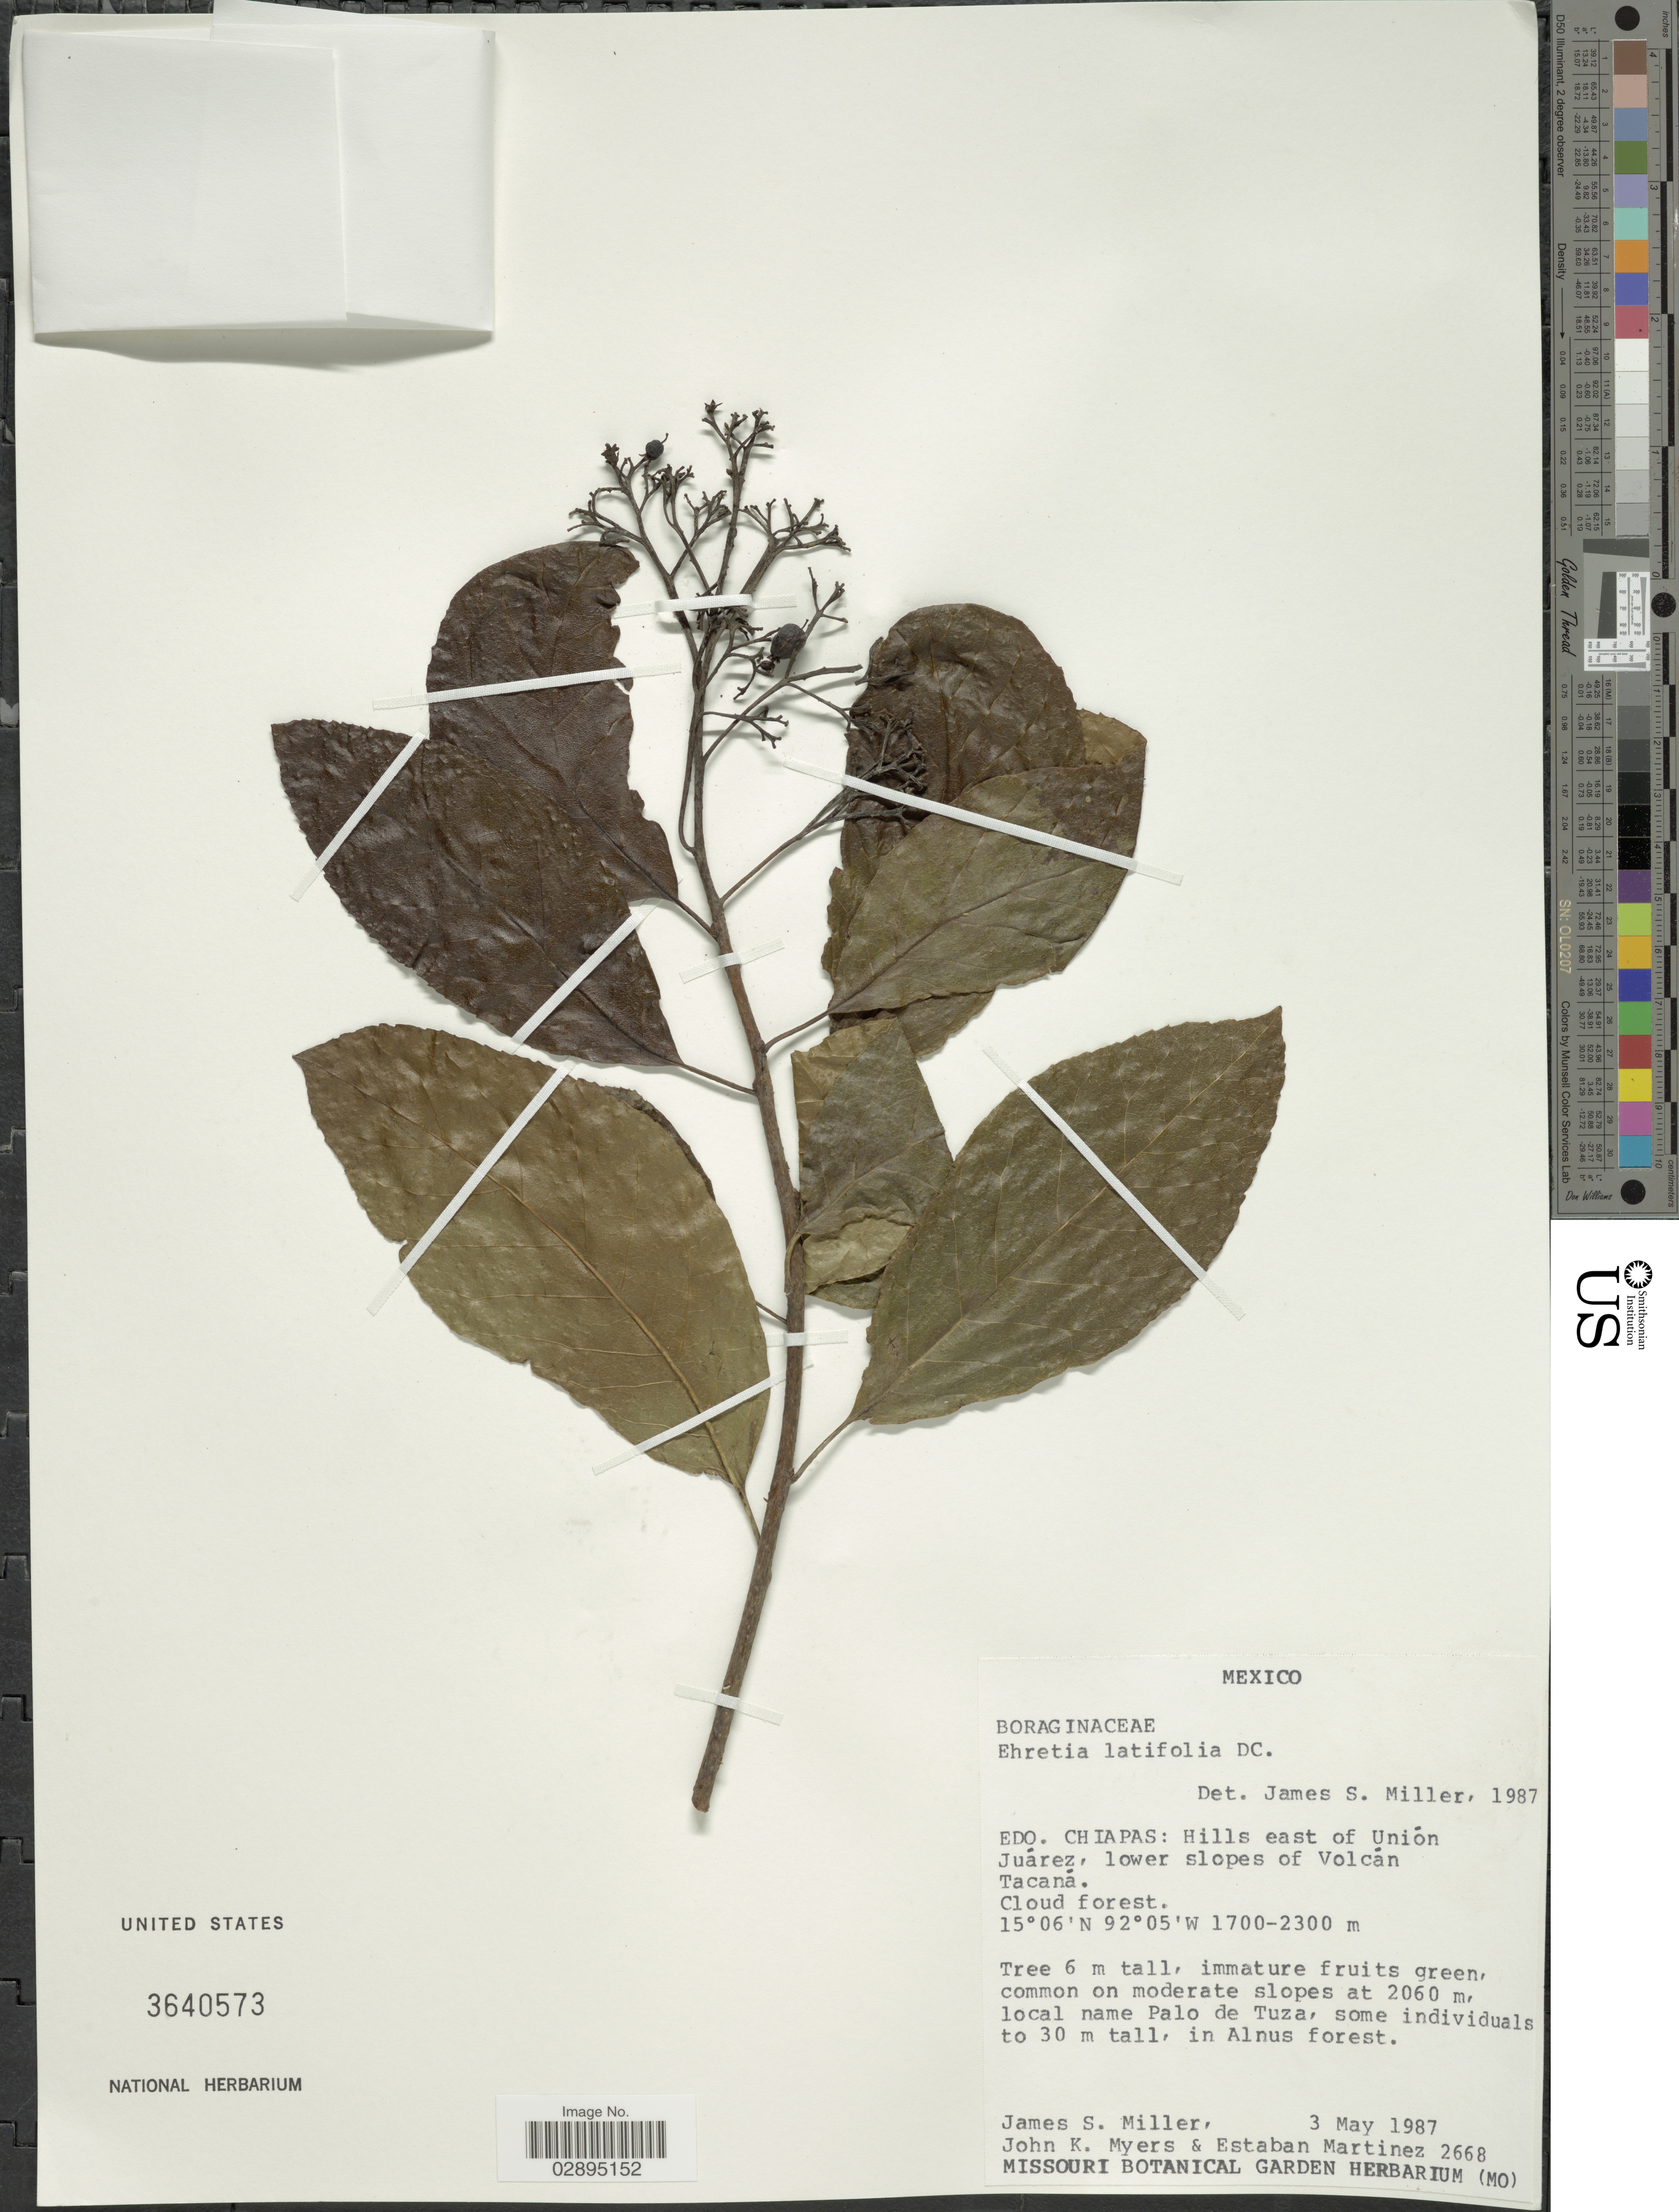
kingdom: Plantae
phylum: Tracheophyta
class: Magnoliopsida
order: Boraginales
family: Ehretiaceae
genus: Ehretia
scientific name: Ehretia latifolia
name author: DC.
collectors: J. S. Miller, J. Myers & E. Martínez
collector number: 2668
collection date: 1987-05-03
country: Mexico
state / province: Chiapas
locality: Edo. Chiapas: Hills east of Unión Juárez, lower slopes of Volcán Tacaná.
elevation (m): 1700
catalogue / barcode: US 3640573